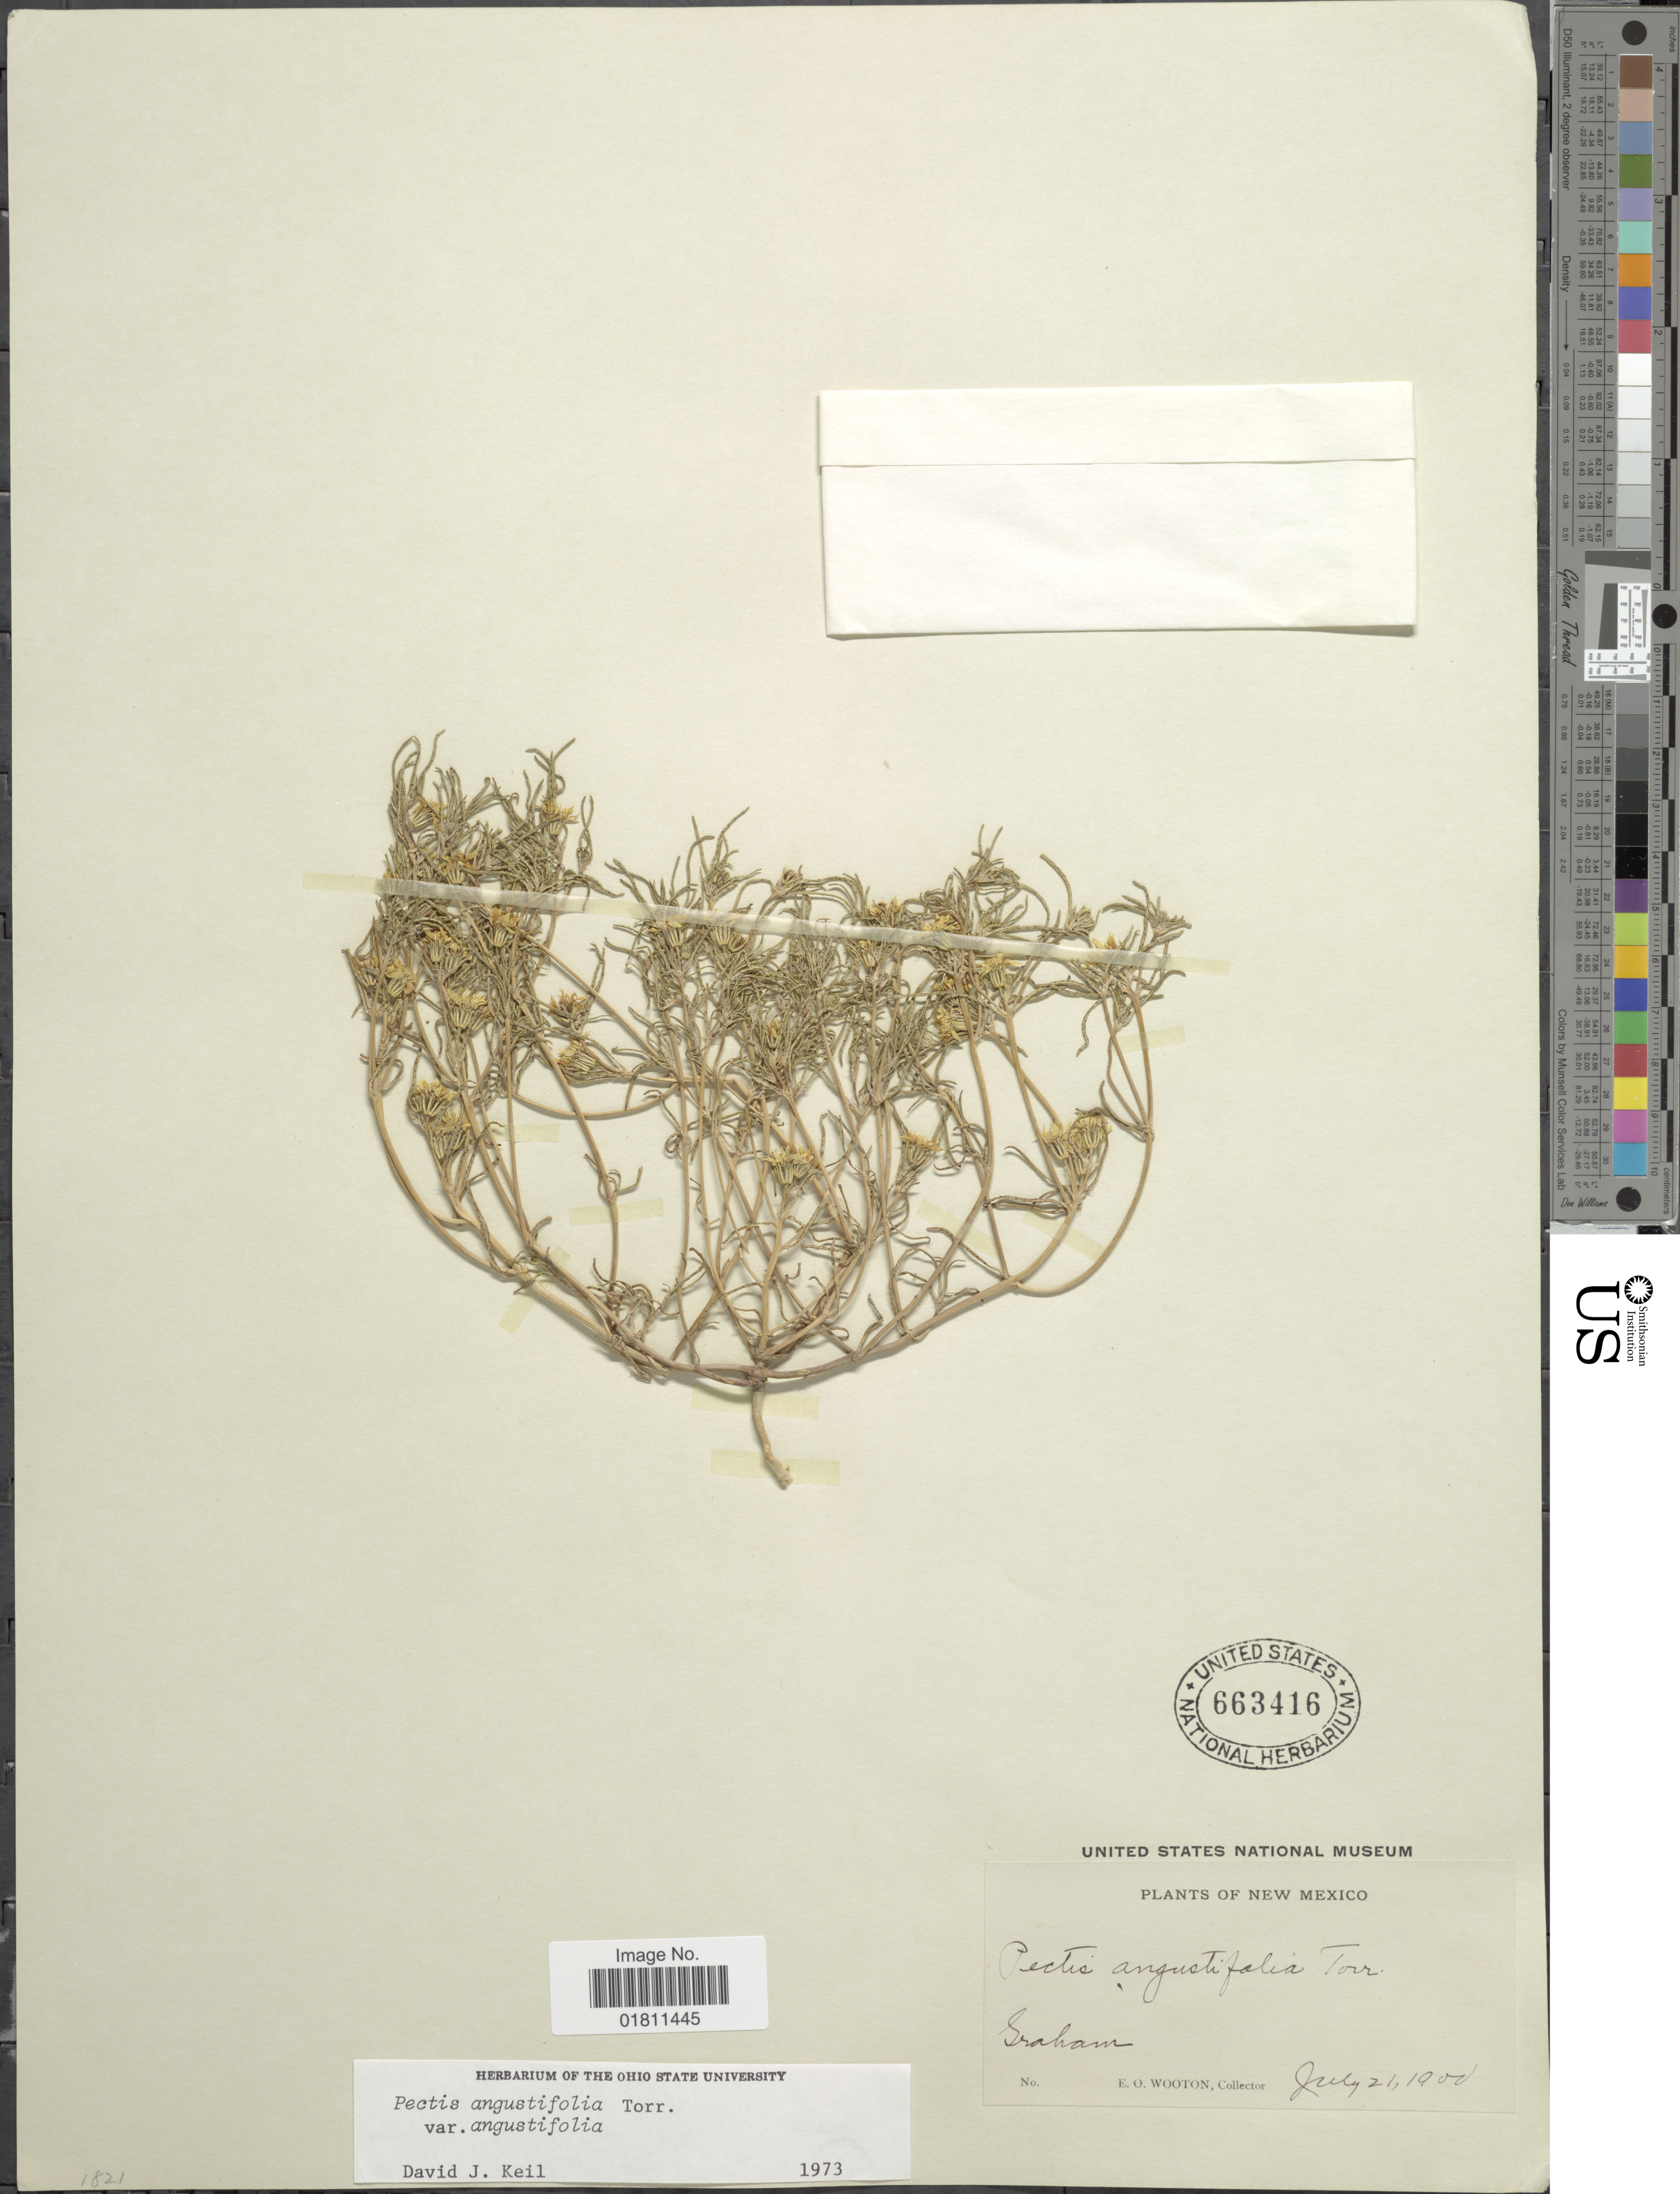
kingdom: Plantae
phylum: Tracheophyta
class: Magnoliopsida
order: Asterales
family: Asteraceae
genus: Pectis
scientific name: Pectis angustifolia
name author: Torr.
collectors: E. O. Wooton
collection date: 1900-07-21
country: United States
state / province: New Mexico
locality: Graham, New Mexico.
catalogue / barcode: US 663416